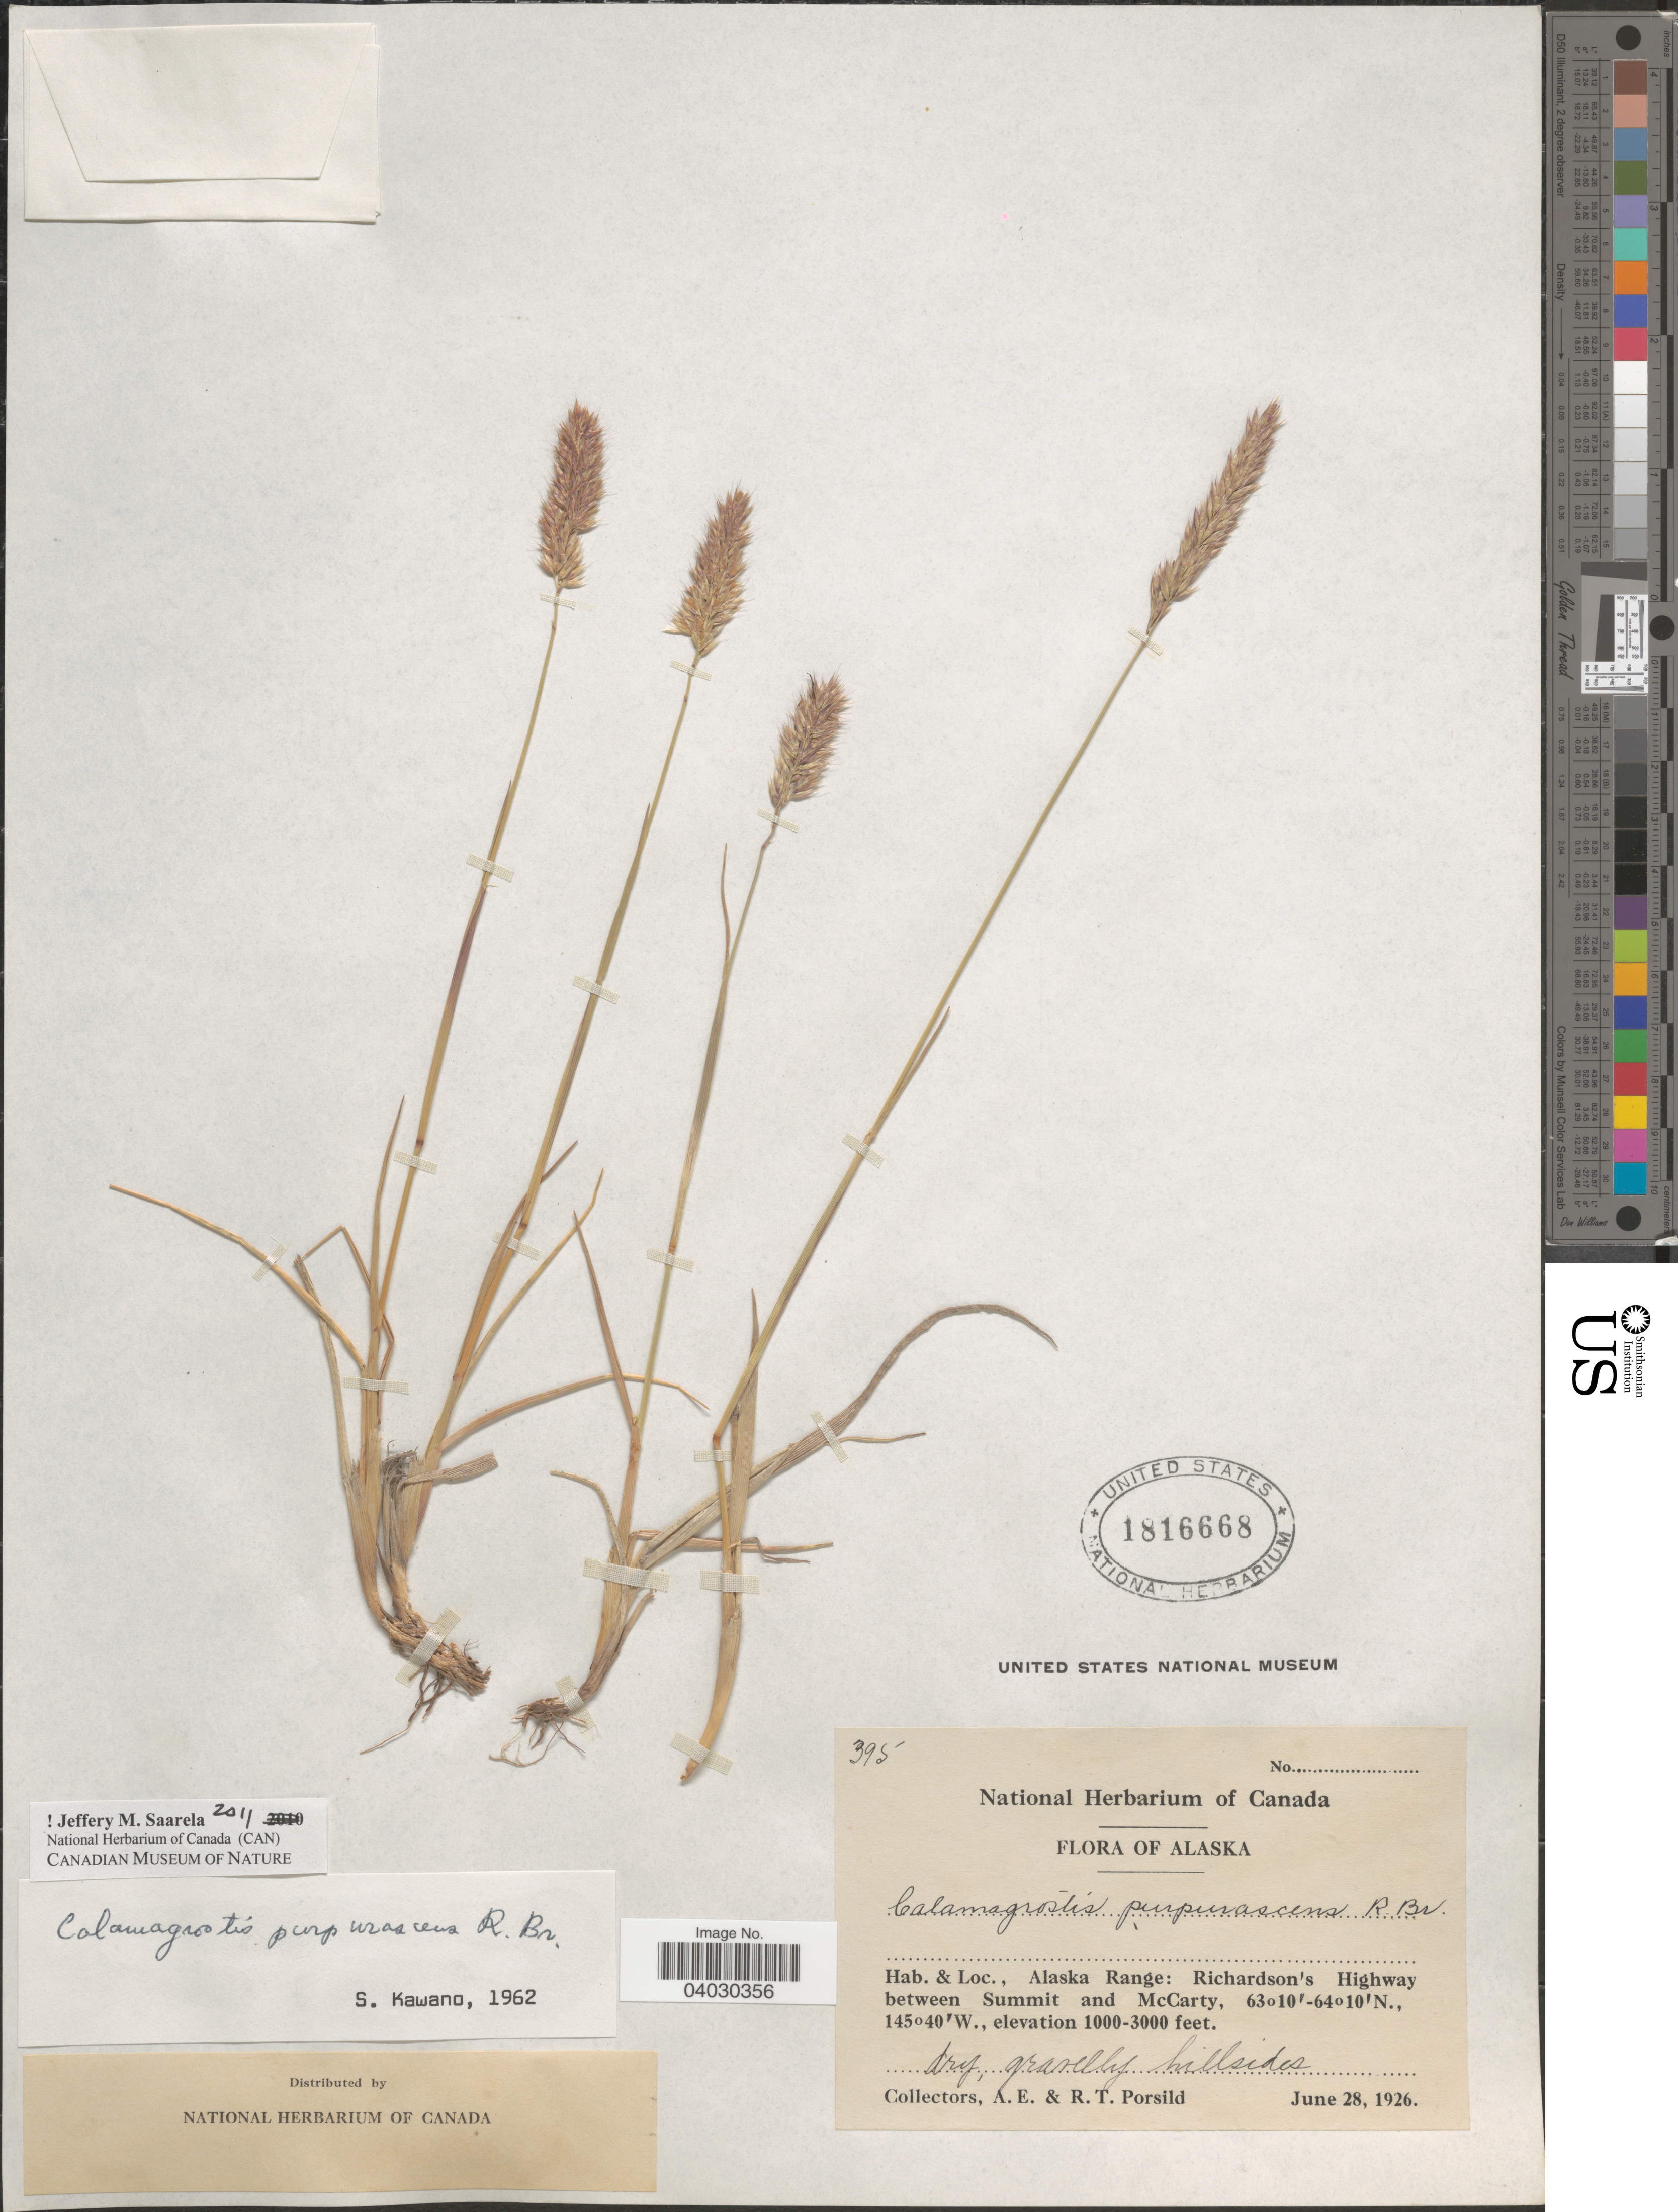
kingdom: Plantae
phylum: Tracheophyta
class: Liliopsida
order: Poales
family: Poaceae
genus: Calamagrostis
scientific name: Calamagrostis purpurascens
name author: R. Br.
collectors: A. E. Porsild & R. T. Porsild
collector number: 395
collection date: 1926-06-28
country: United States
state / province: Alaska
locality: Alaska Range: Richardson's Highway between Summit and McCarty.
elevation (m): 305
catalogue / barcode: US 1816668